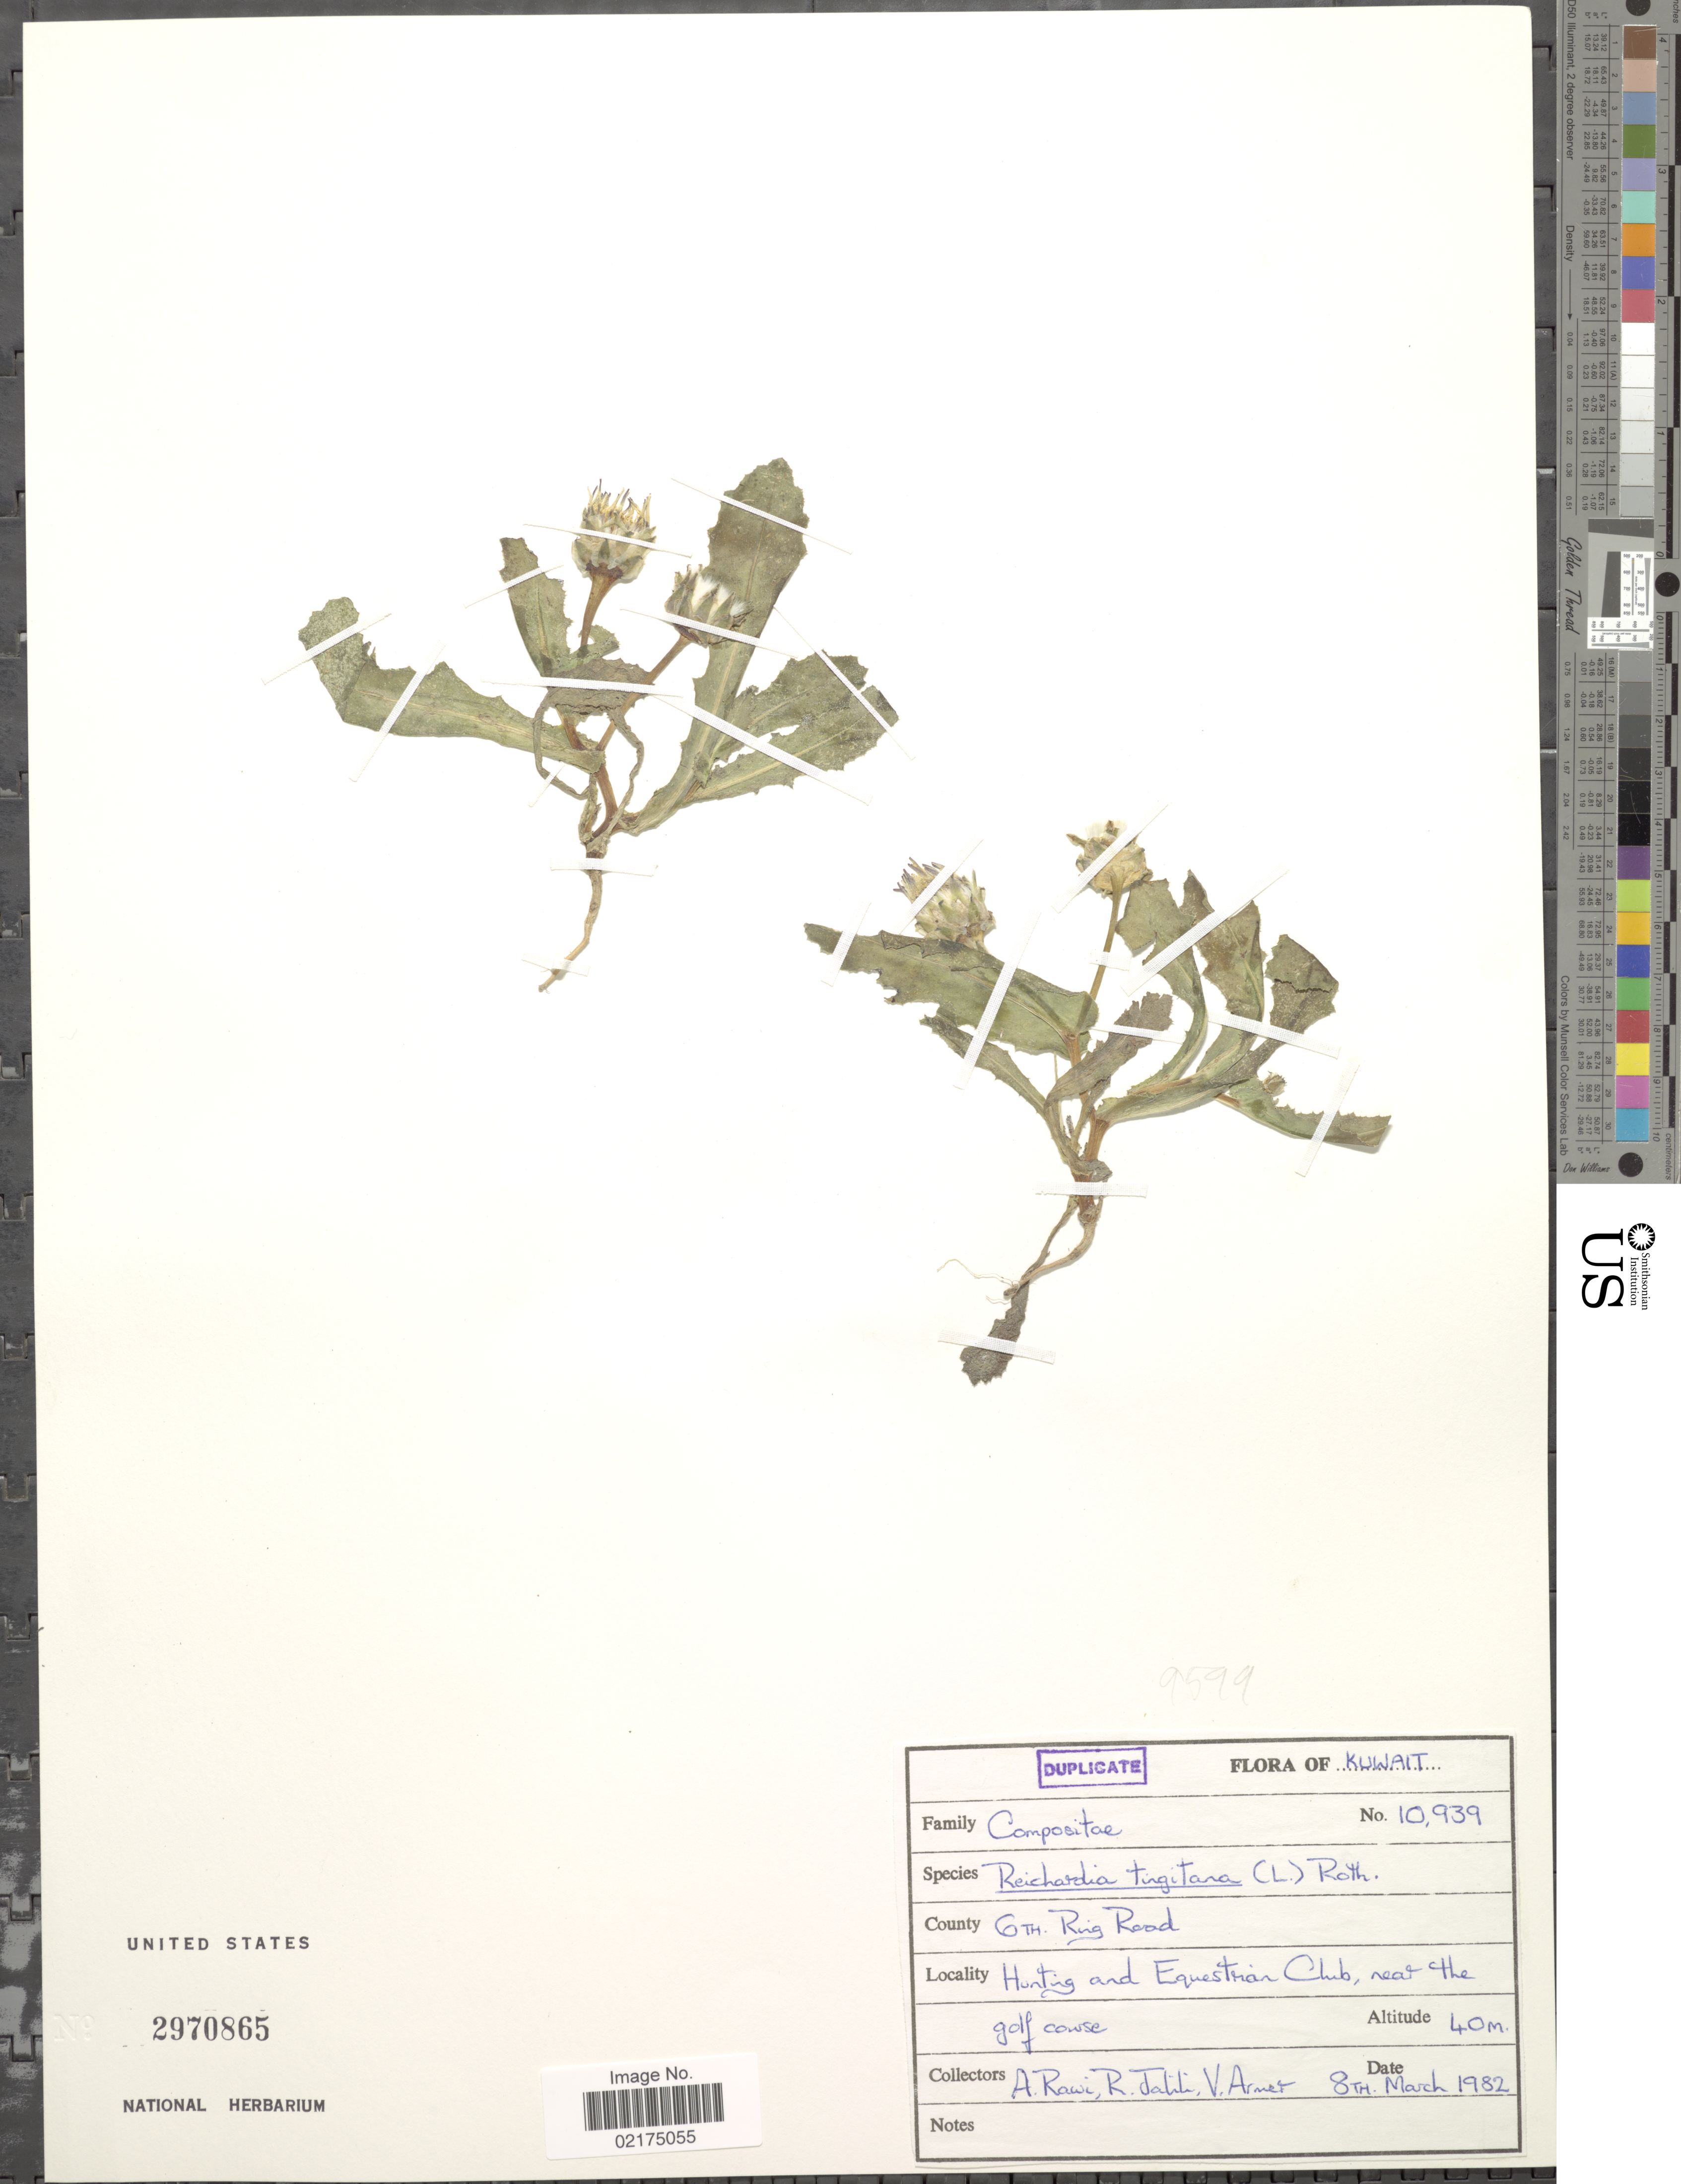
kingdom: Plantae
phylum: Tracheophyta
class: Magnoliopsida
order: Asterales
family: Asteraceae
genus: Reichardia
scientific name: Reichardia tingitana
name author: (L.) Roth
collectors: A. Rawi, R. Jalili & V. Armet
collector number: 10939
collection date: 1982-03-08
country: Kuwait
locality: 6th Ring Road, Huntig and Equestrian Club, near the golf course [interpreted]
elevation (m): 40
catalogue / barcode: US 2970865